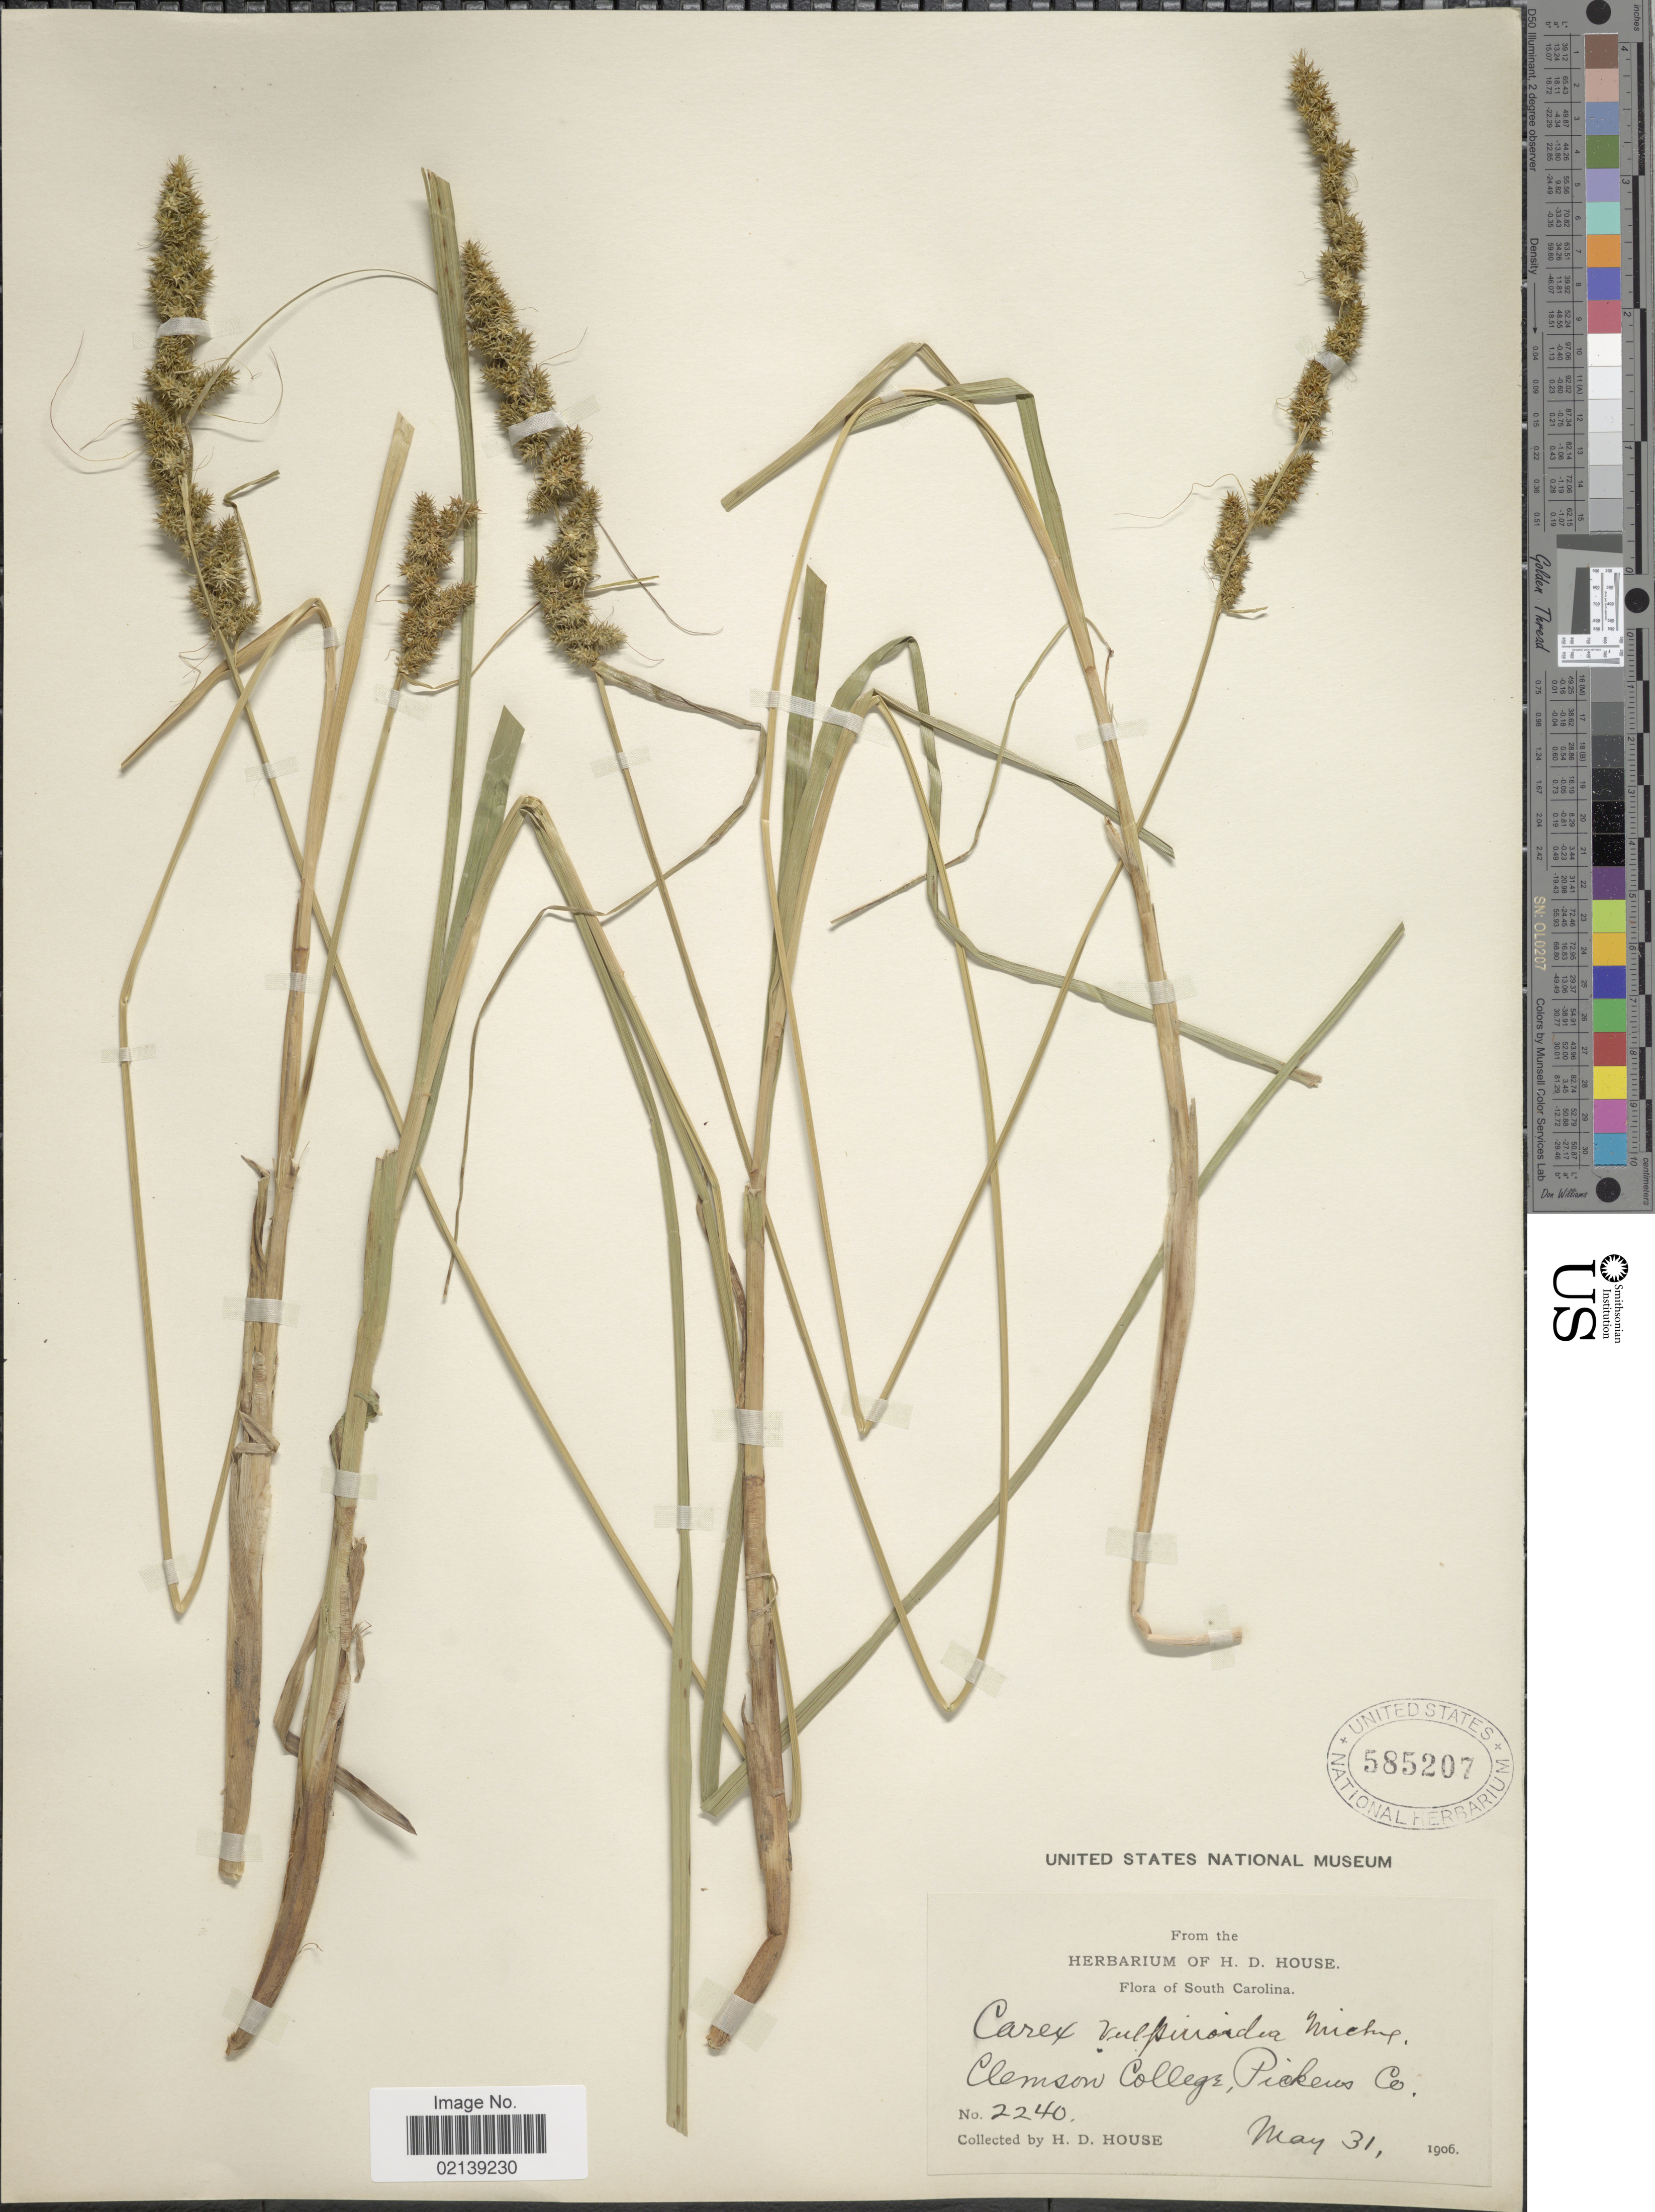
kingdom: Plantae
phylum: Tracheophyta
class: Liliopsida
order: Poales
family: Cyperaceae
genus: Carex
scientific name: Carex vulpinoidea Michx.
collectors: H. D. House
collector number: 2240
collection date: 1906-05-31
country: United States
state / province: South Carolina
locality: Clemson College, Pickens Co.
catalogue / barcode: US 585207